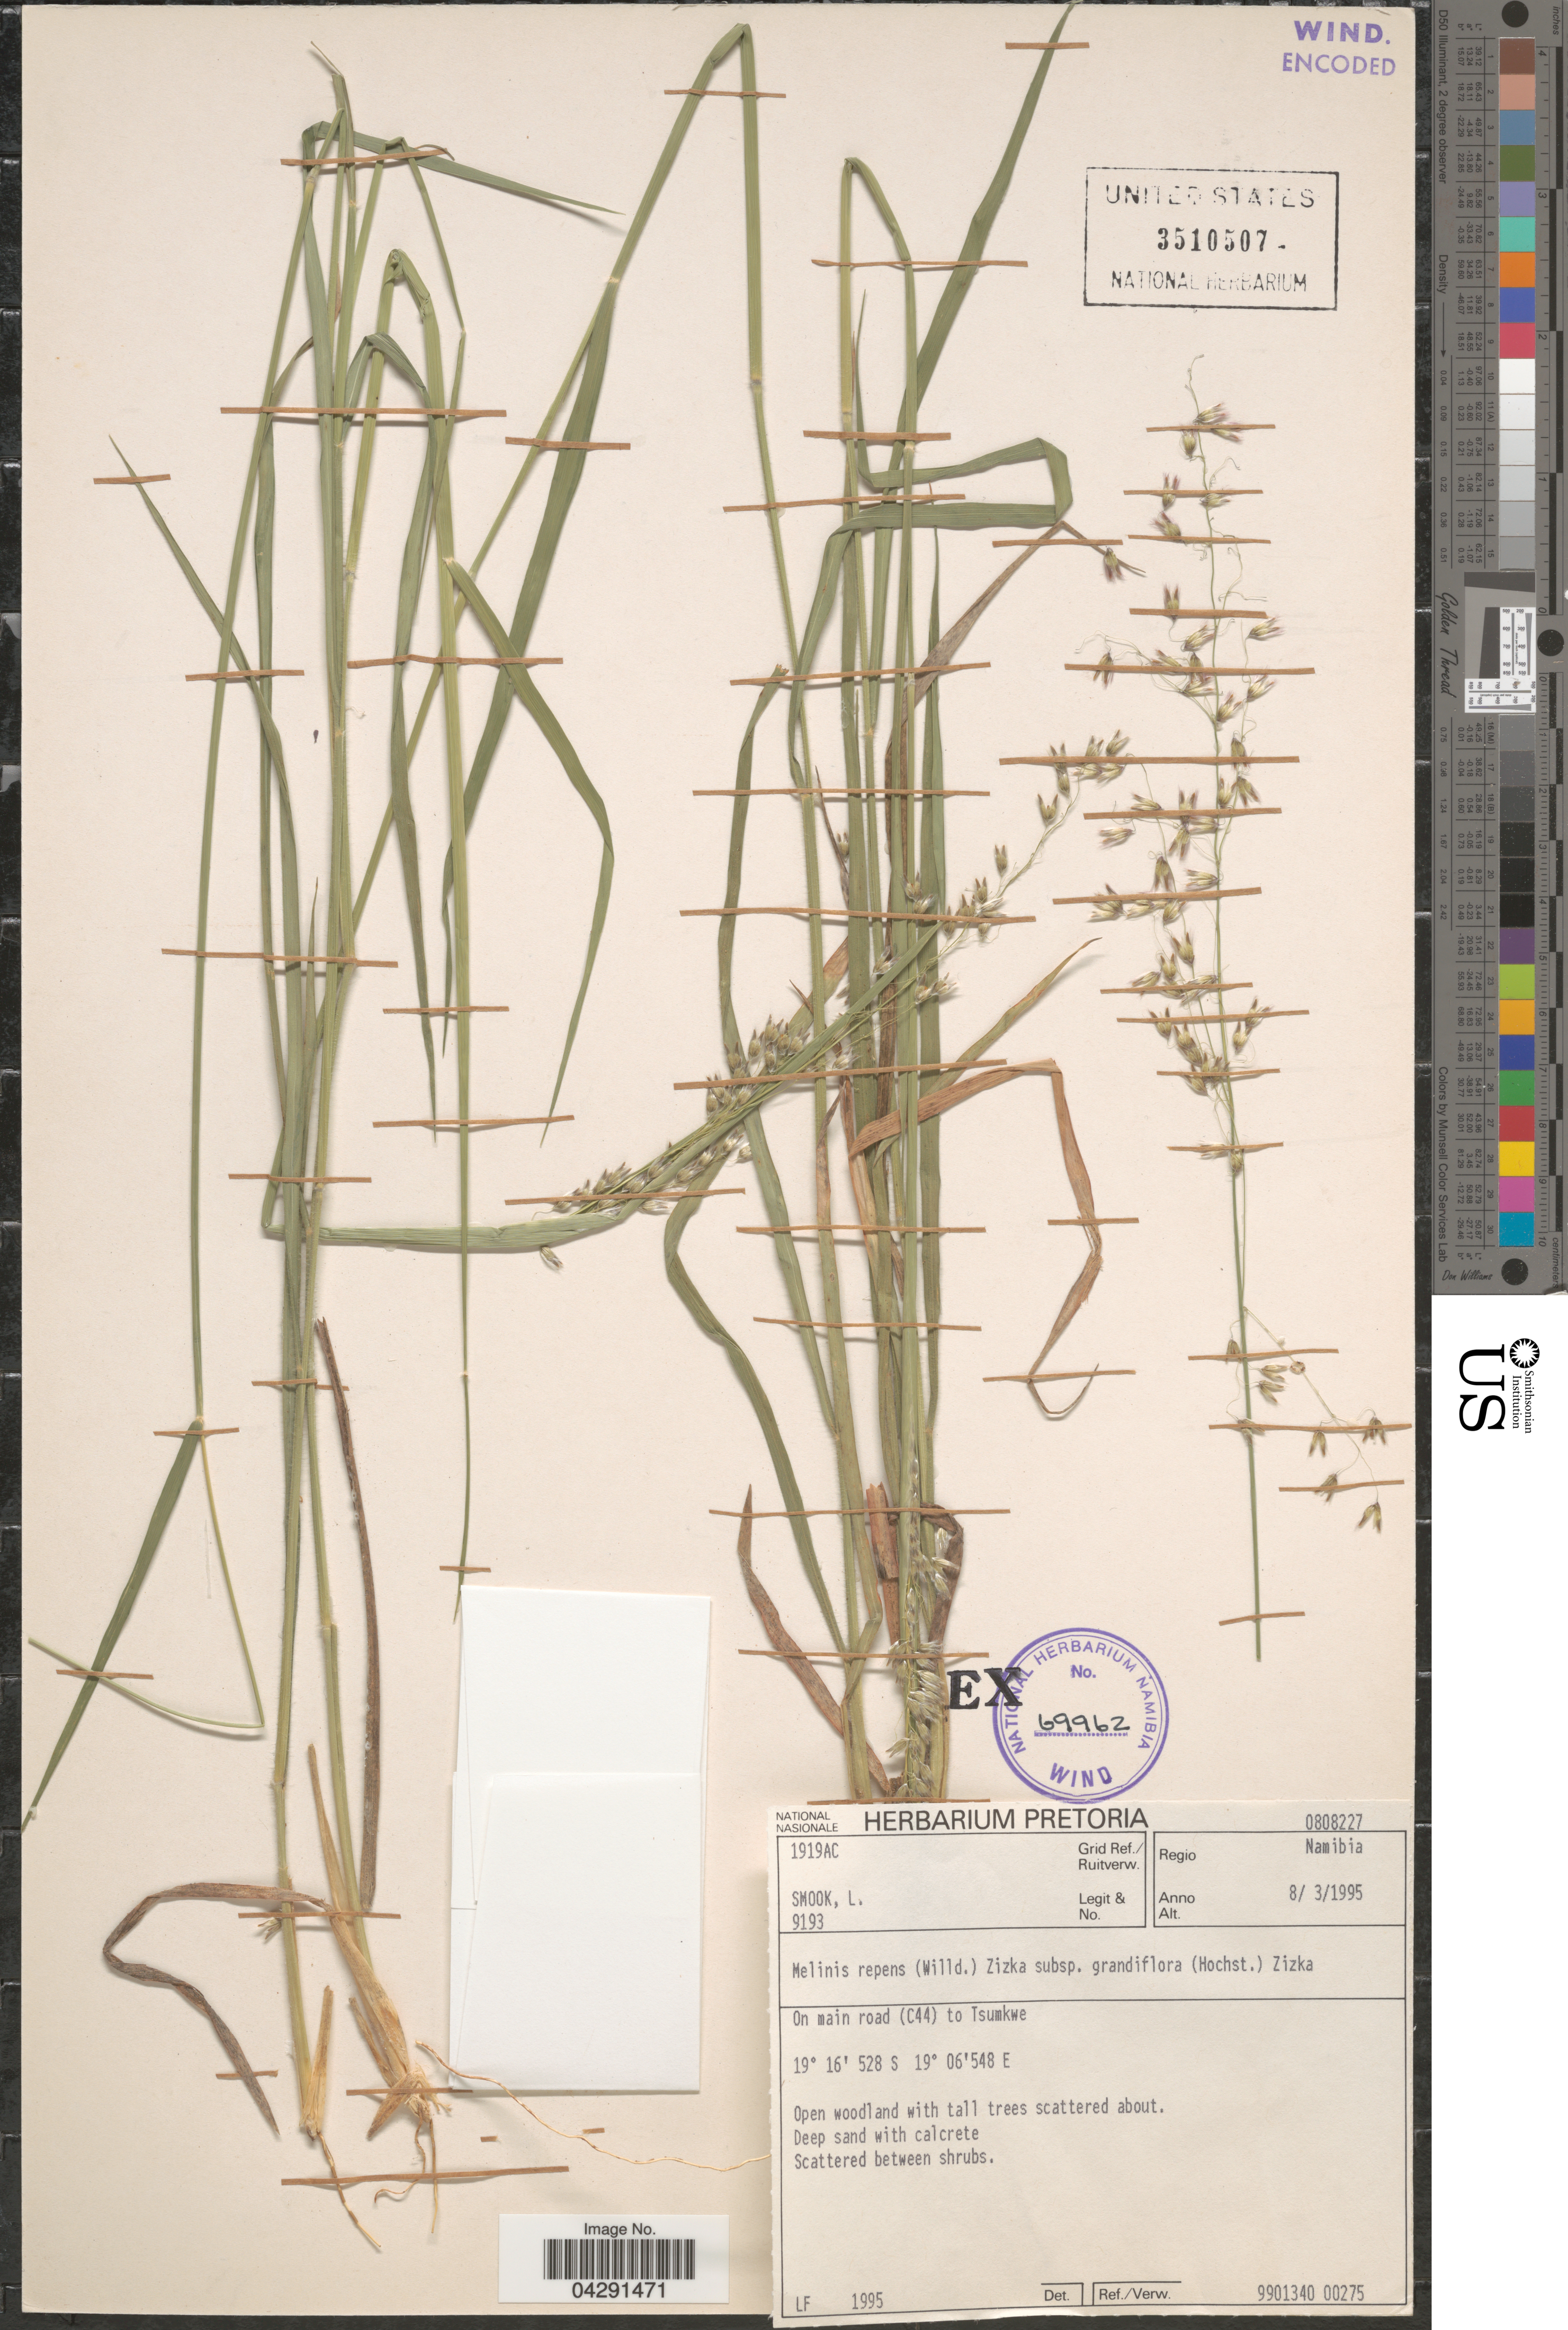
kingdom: Plantae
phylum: Tracheophyta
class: Liliopsida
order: Poales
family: Poaceae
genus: Melinis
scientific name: Melinis repens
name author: (Willd.) Zizka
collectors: L. Smook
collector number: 9193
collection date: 1995-03-08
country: Namibia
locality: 1919AC Grid Ref./Ruitverw. Regio Namibia. On main road (C44) to Tsumkwe.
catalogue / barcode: US 3510507